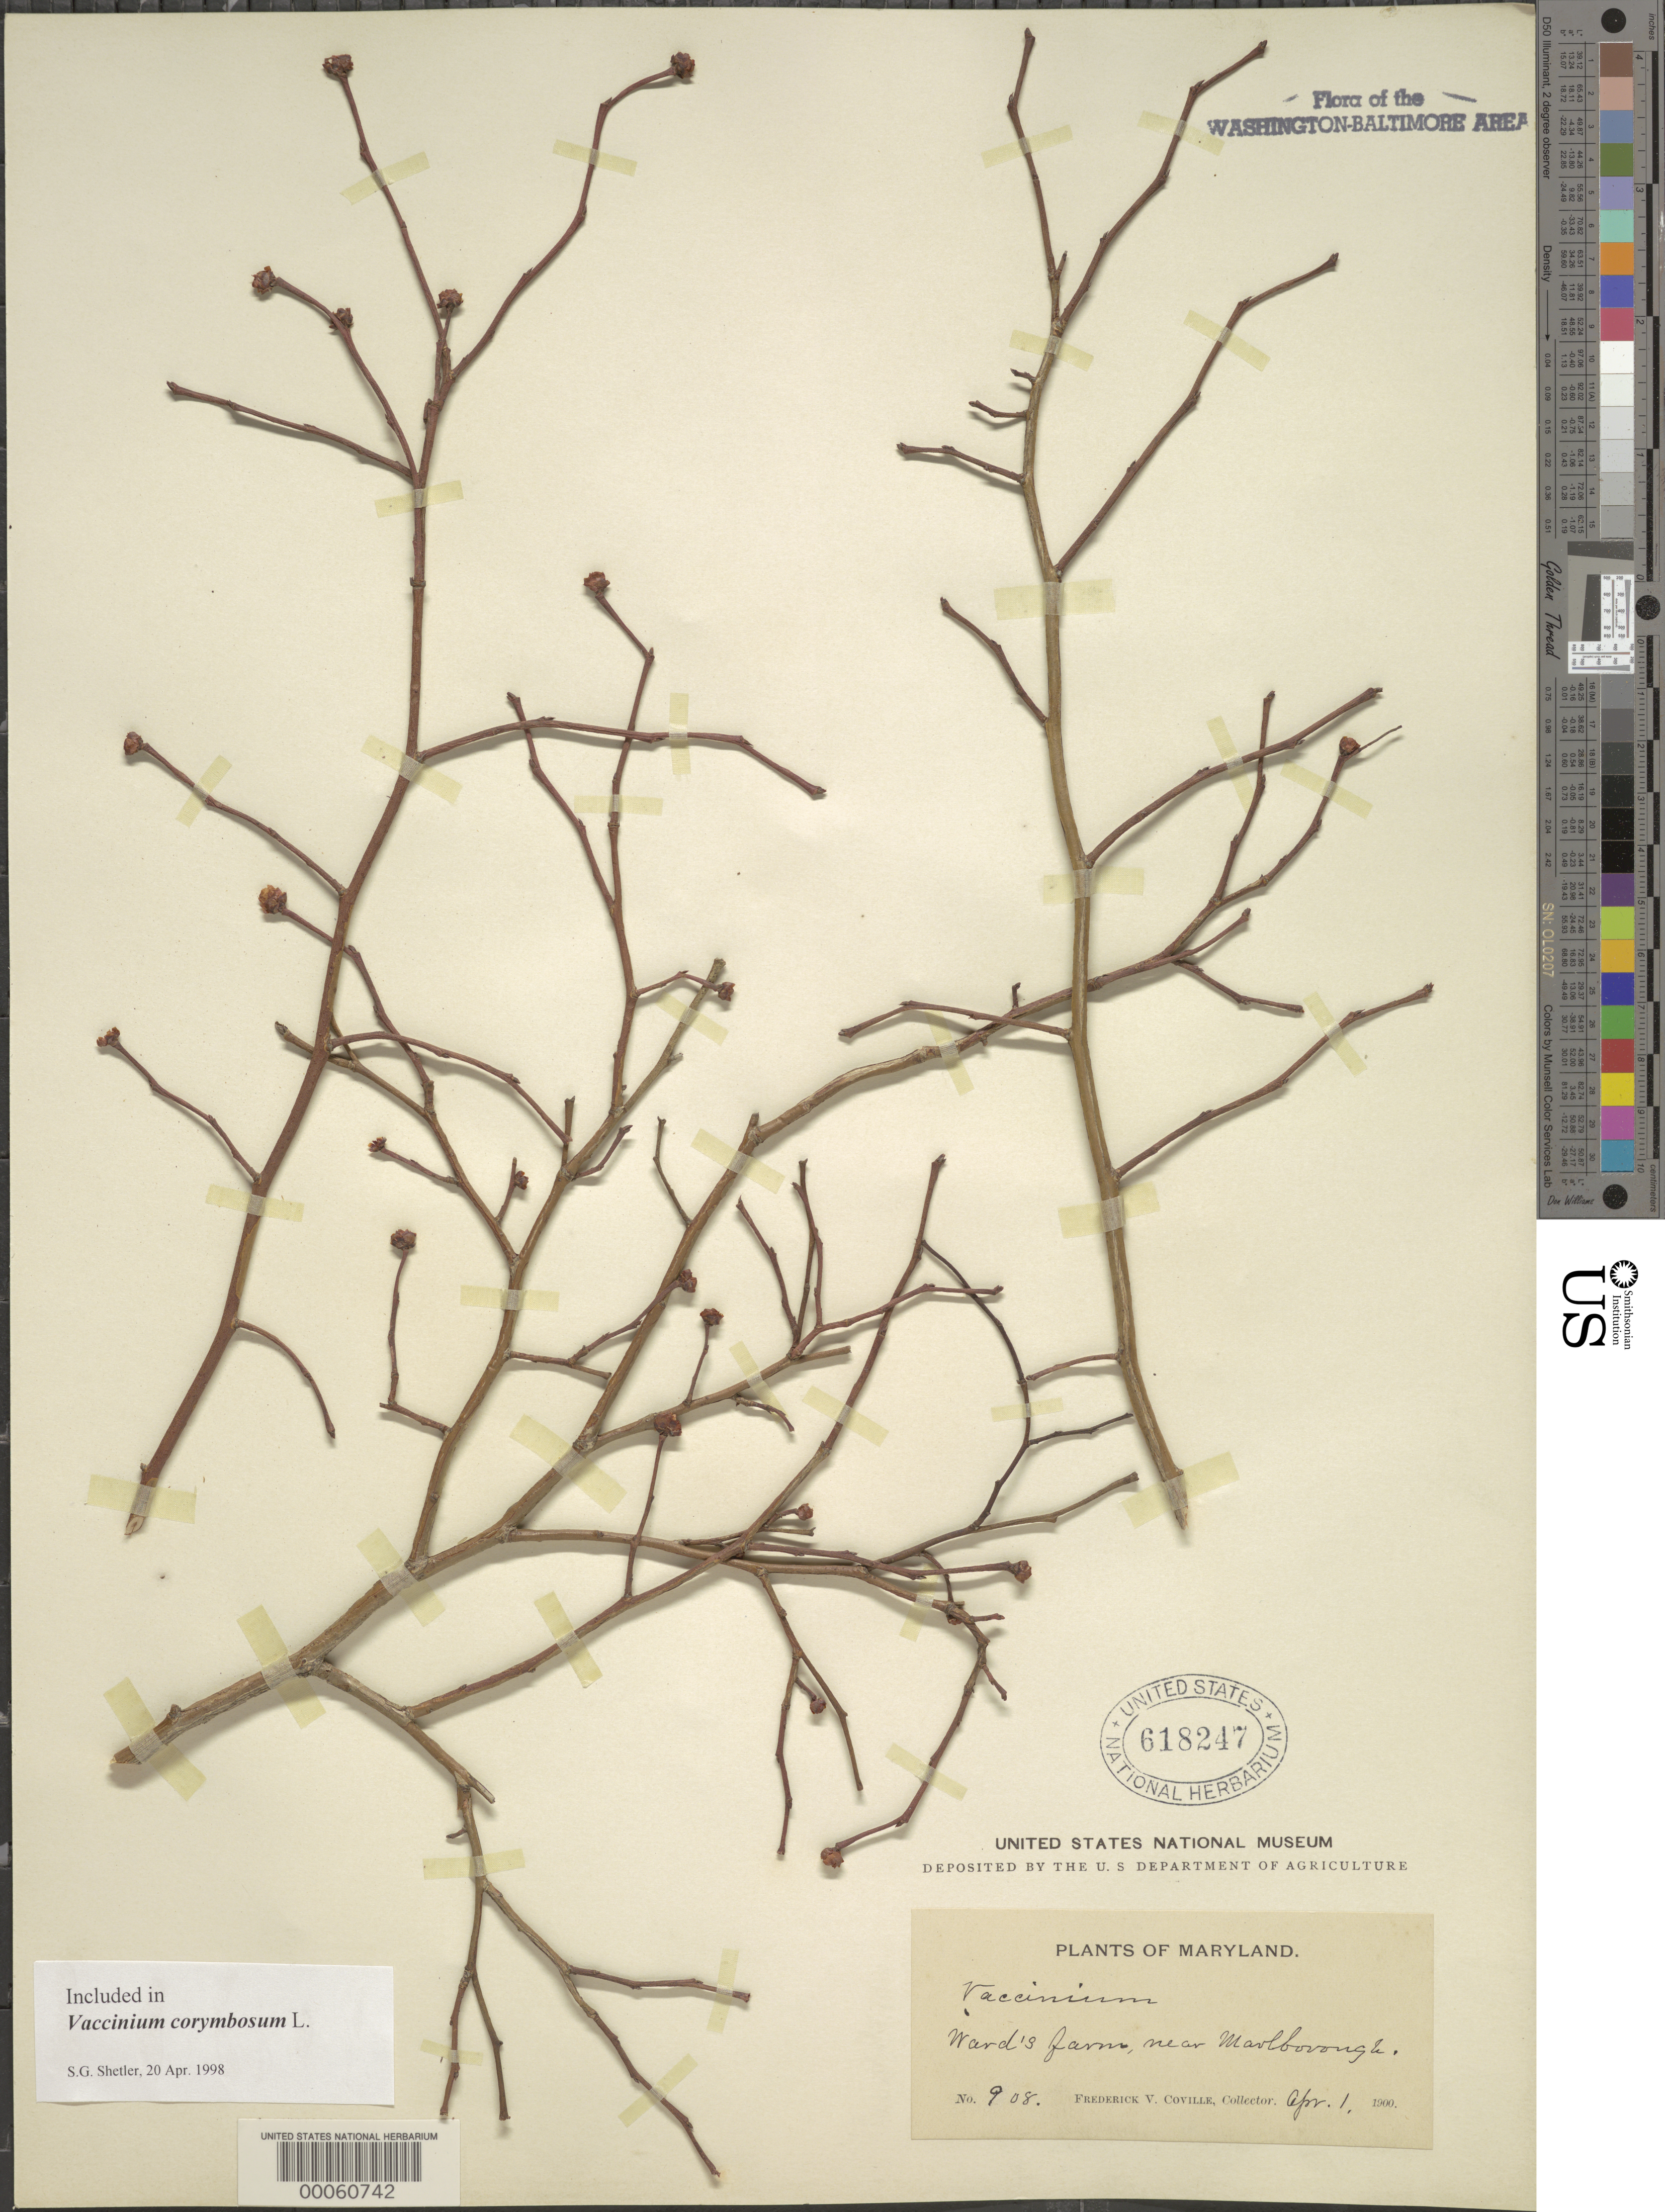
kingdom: Plantae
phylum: Tracheophyta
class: Magnoliopsida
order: Ericales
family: Ericaceae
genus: Vaccinium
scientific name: Vaccinium corymbosum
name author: L.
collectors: J. Stearns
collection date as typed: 01 Apr 1900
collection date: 1900-04-01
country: United States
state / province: Maryland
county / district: Prince George's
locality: Ward's Farm, near Marlborough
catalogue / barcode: US 618247